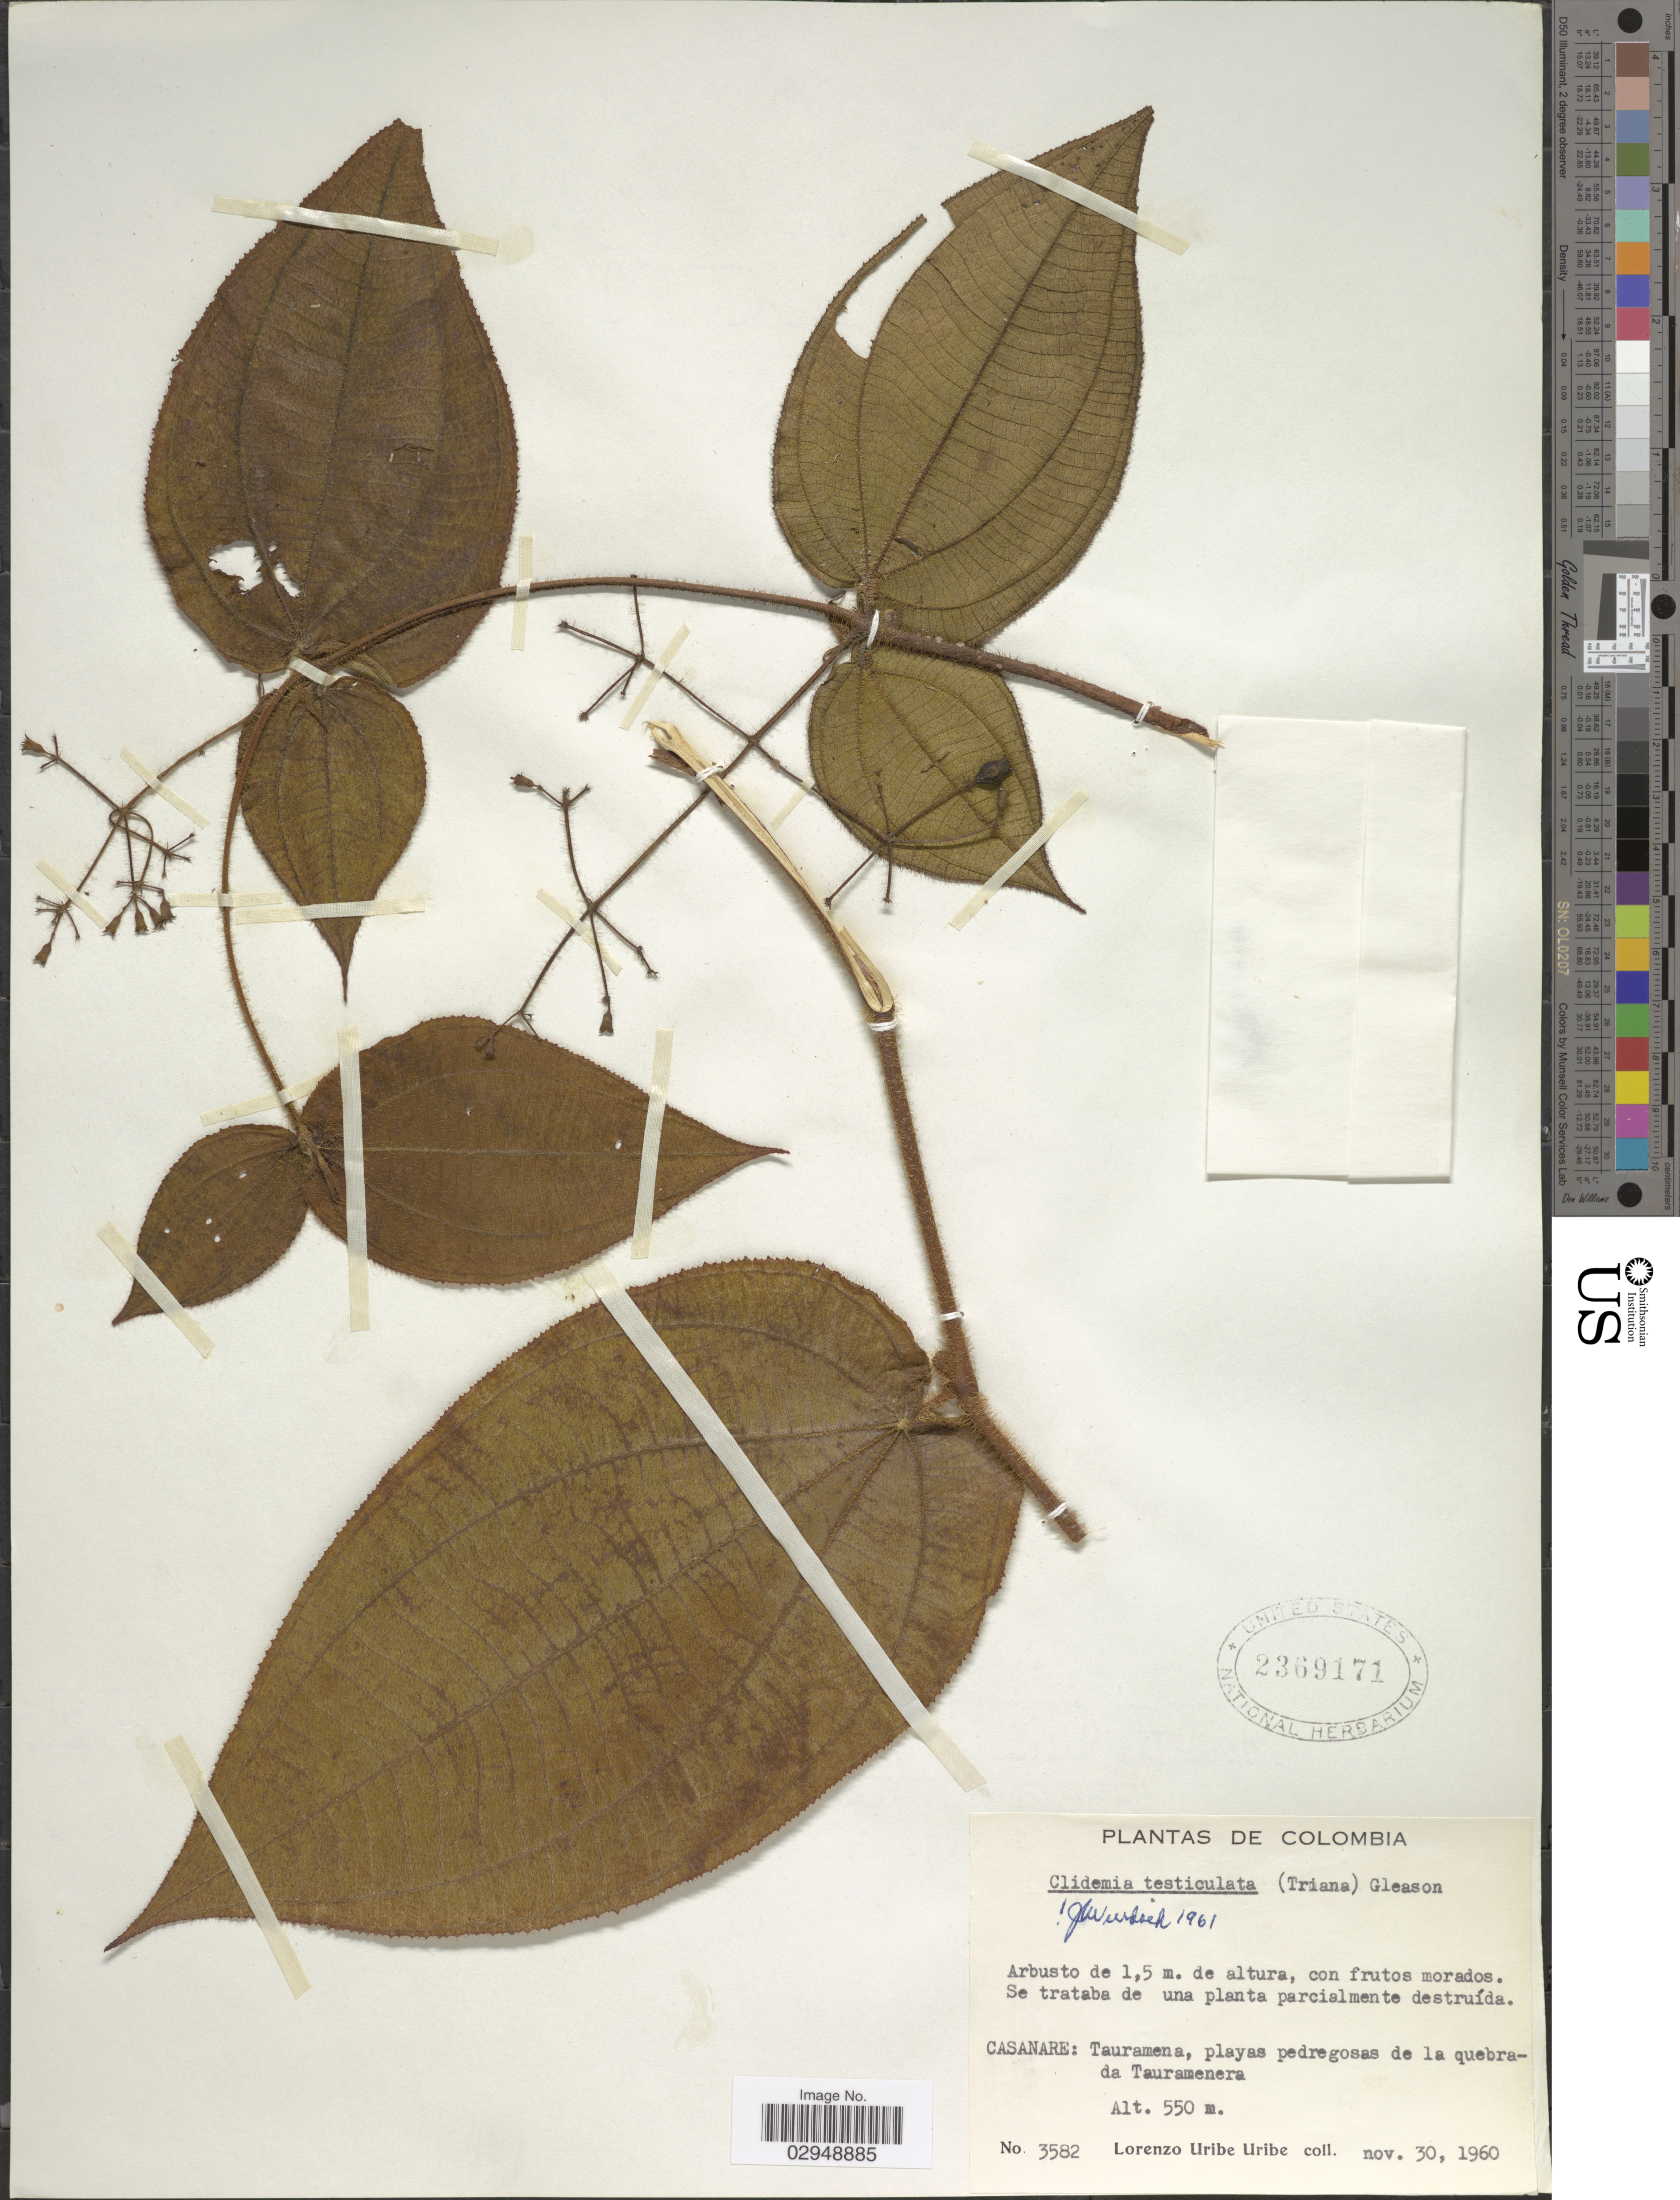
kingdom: Plantae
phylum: Tracheophyta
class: Magnoliopsida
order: Myrtales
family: Melastomataceae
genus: Clidemia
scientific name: Clidemia ciliata var. testiculata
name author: (Triana) L. Uribe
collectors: L. Uribe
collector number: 3582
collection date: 1960-11-30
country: Colombia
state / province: Casanare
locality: Tauramena, playas pedregosas de la quebrada Tauramenera.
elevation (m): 550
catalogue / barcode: US 2369171